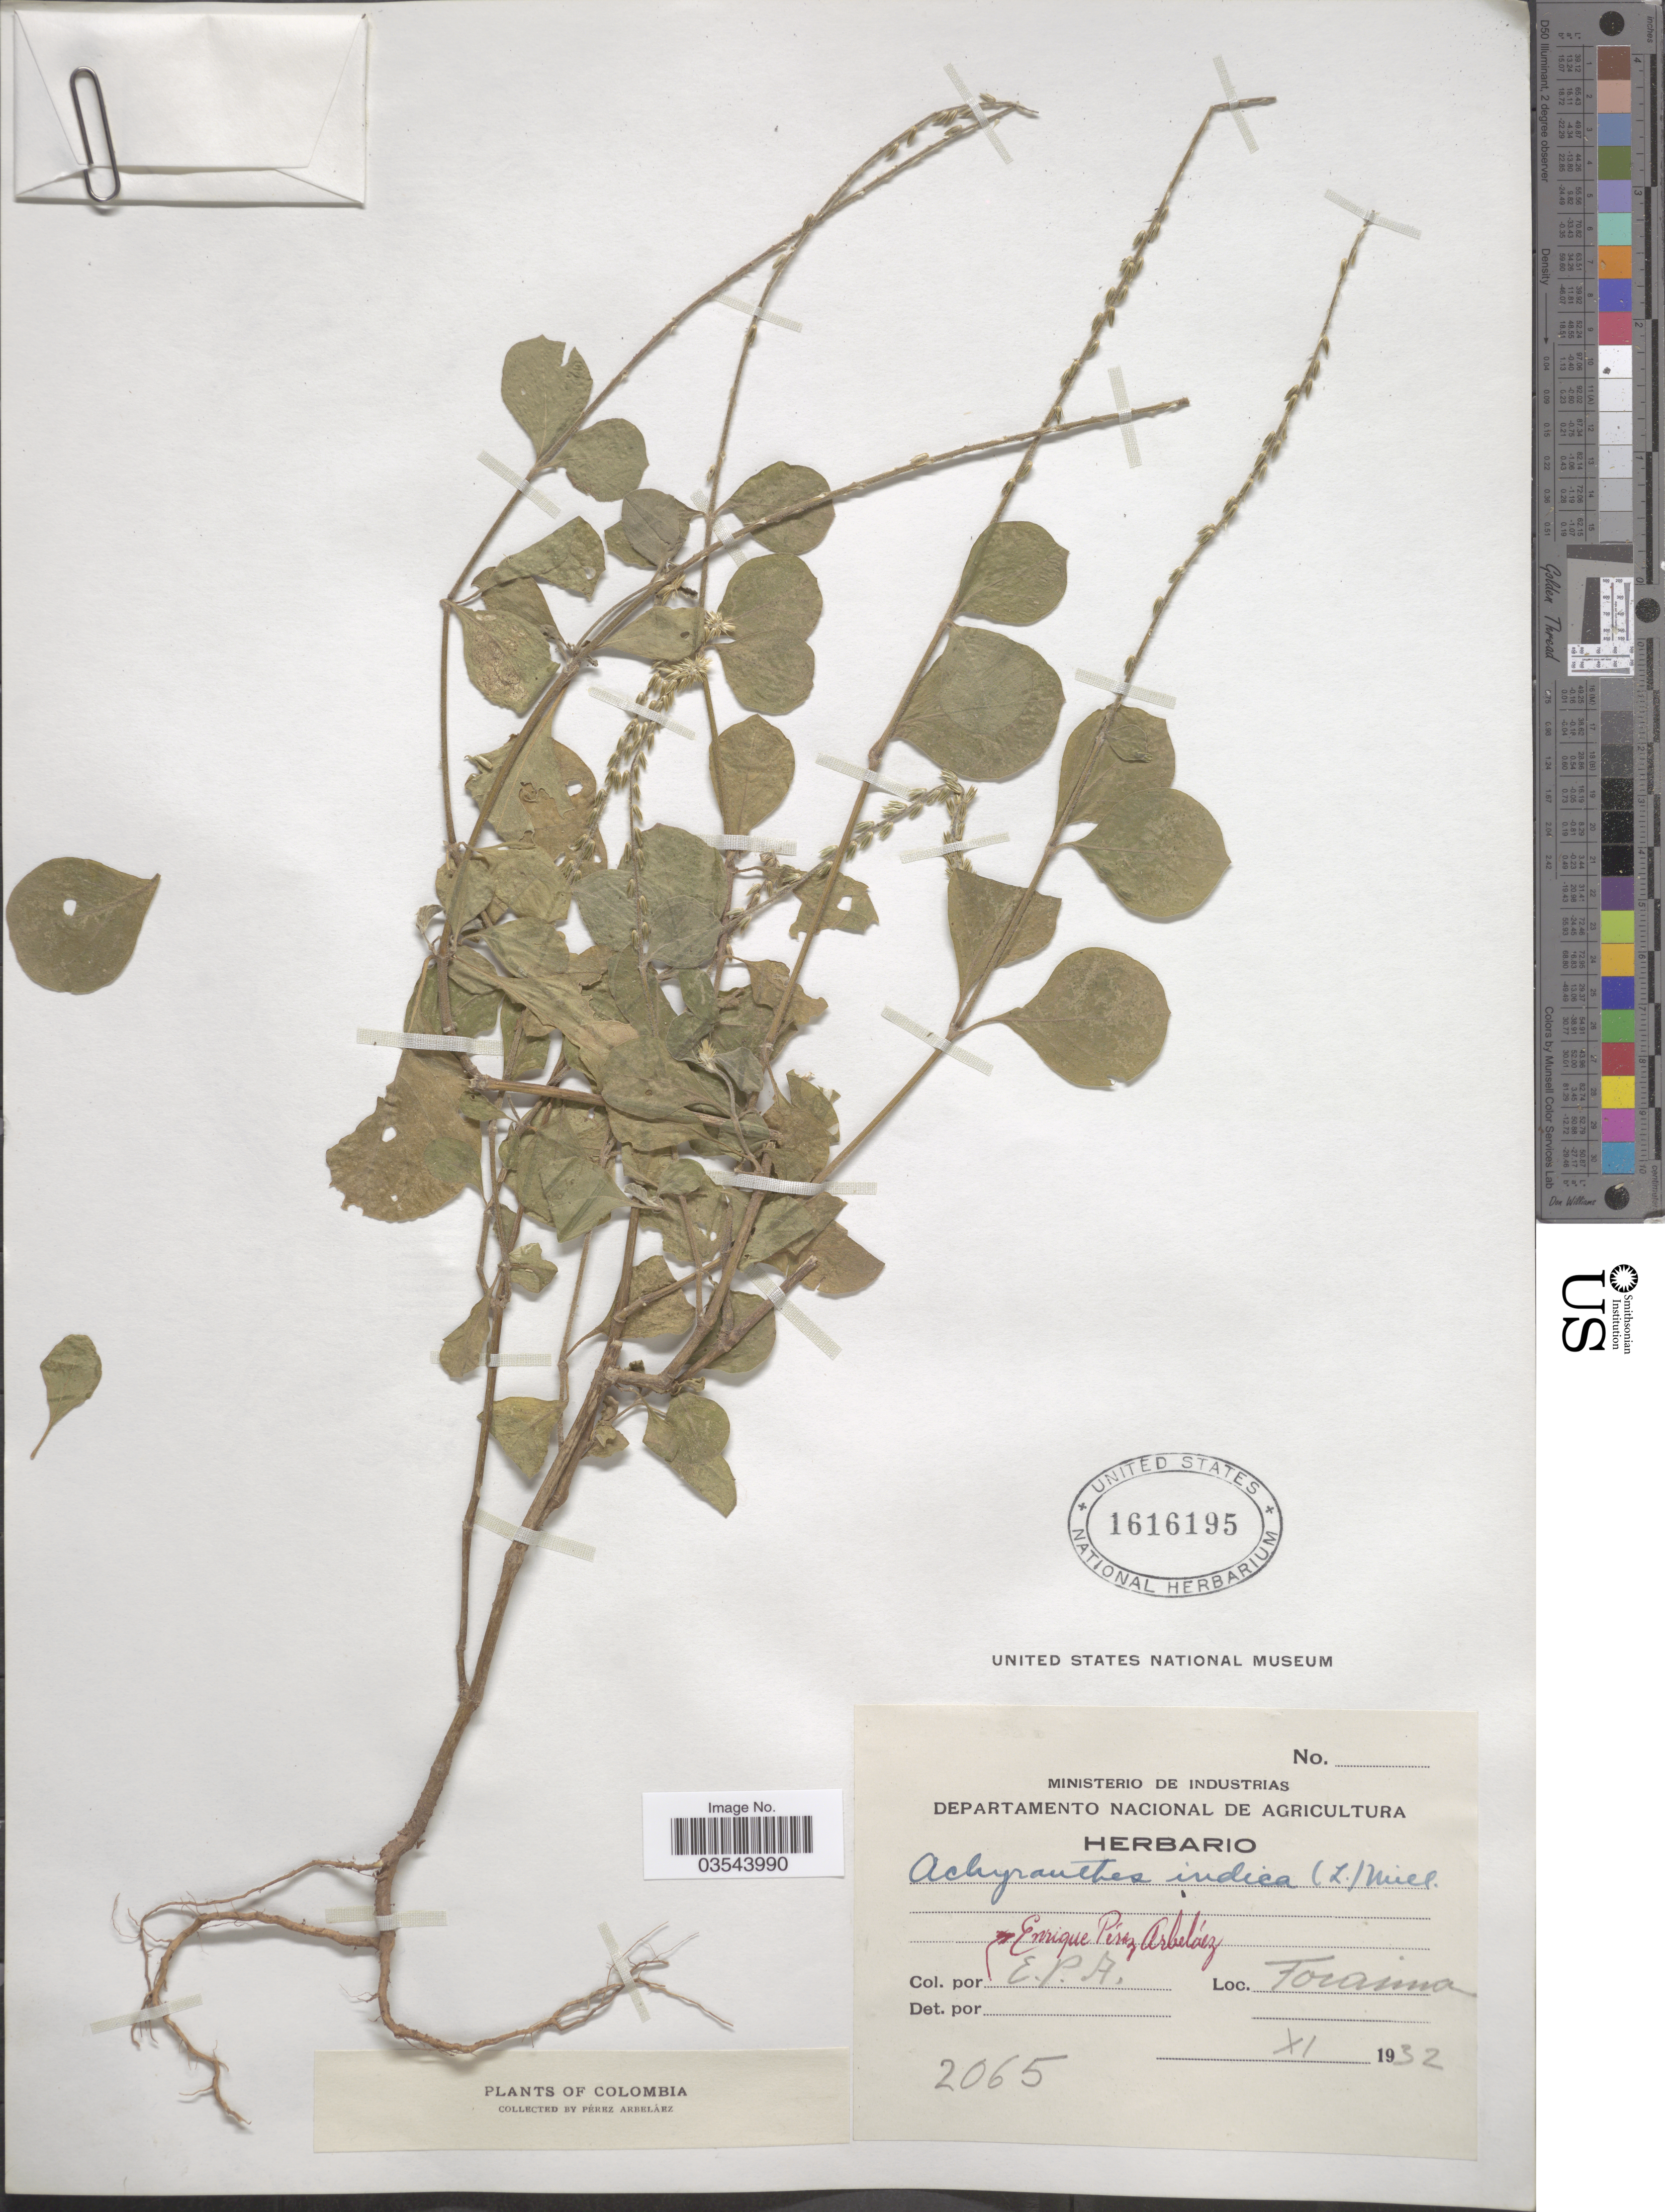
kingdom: Plantae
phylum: Tracheophyta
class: Magnoliopsida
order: Caryophyllales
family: Amaranthaceae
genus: Achyranthes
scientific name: Achyranthes indica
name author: (L.) Mill.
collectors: E. Pérez Arbeláez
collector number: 2065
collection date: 1932-11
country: Colombia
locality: Tocaima.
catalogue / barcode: US 1616195